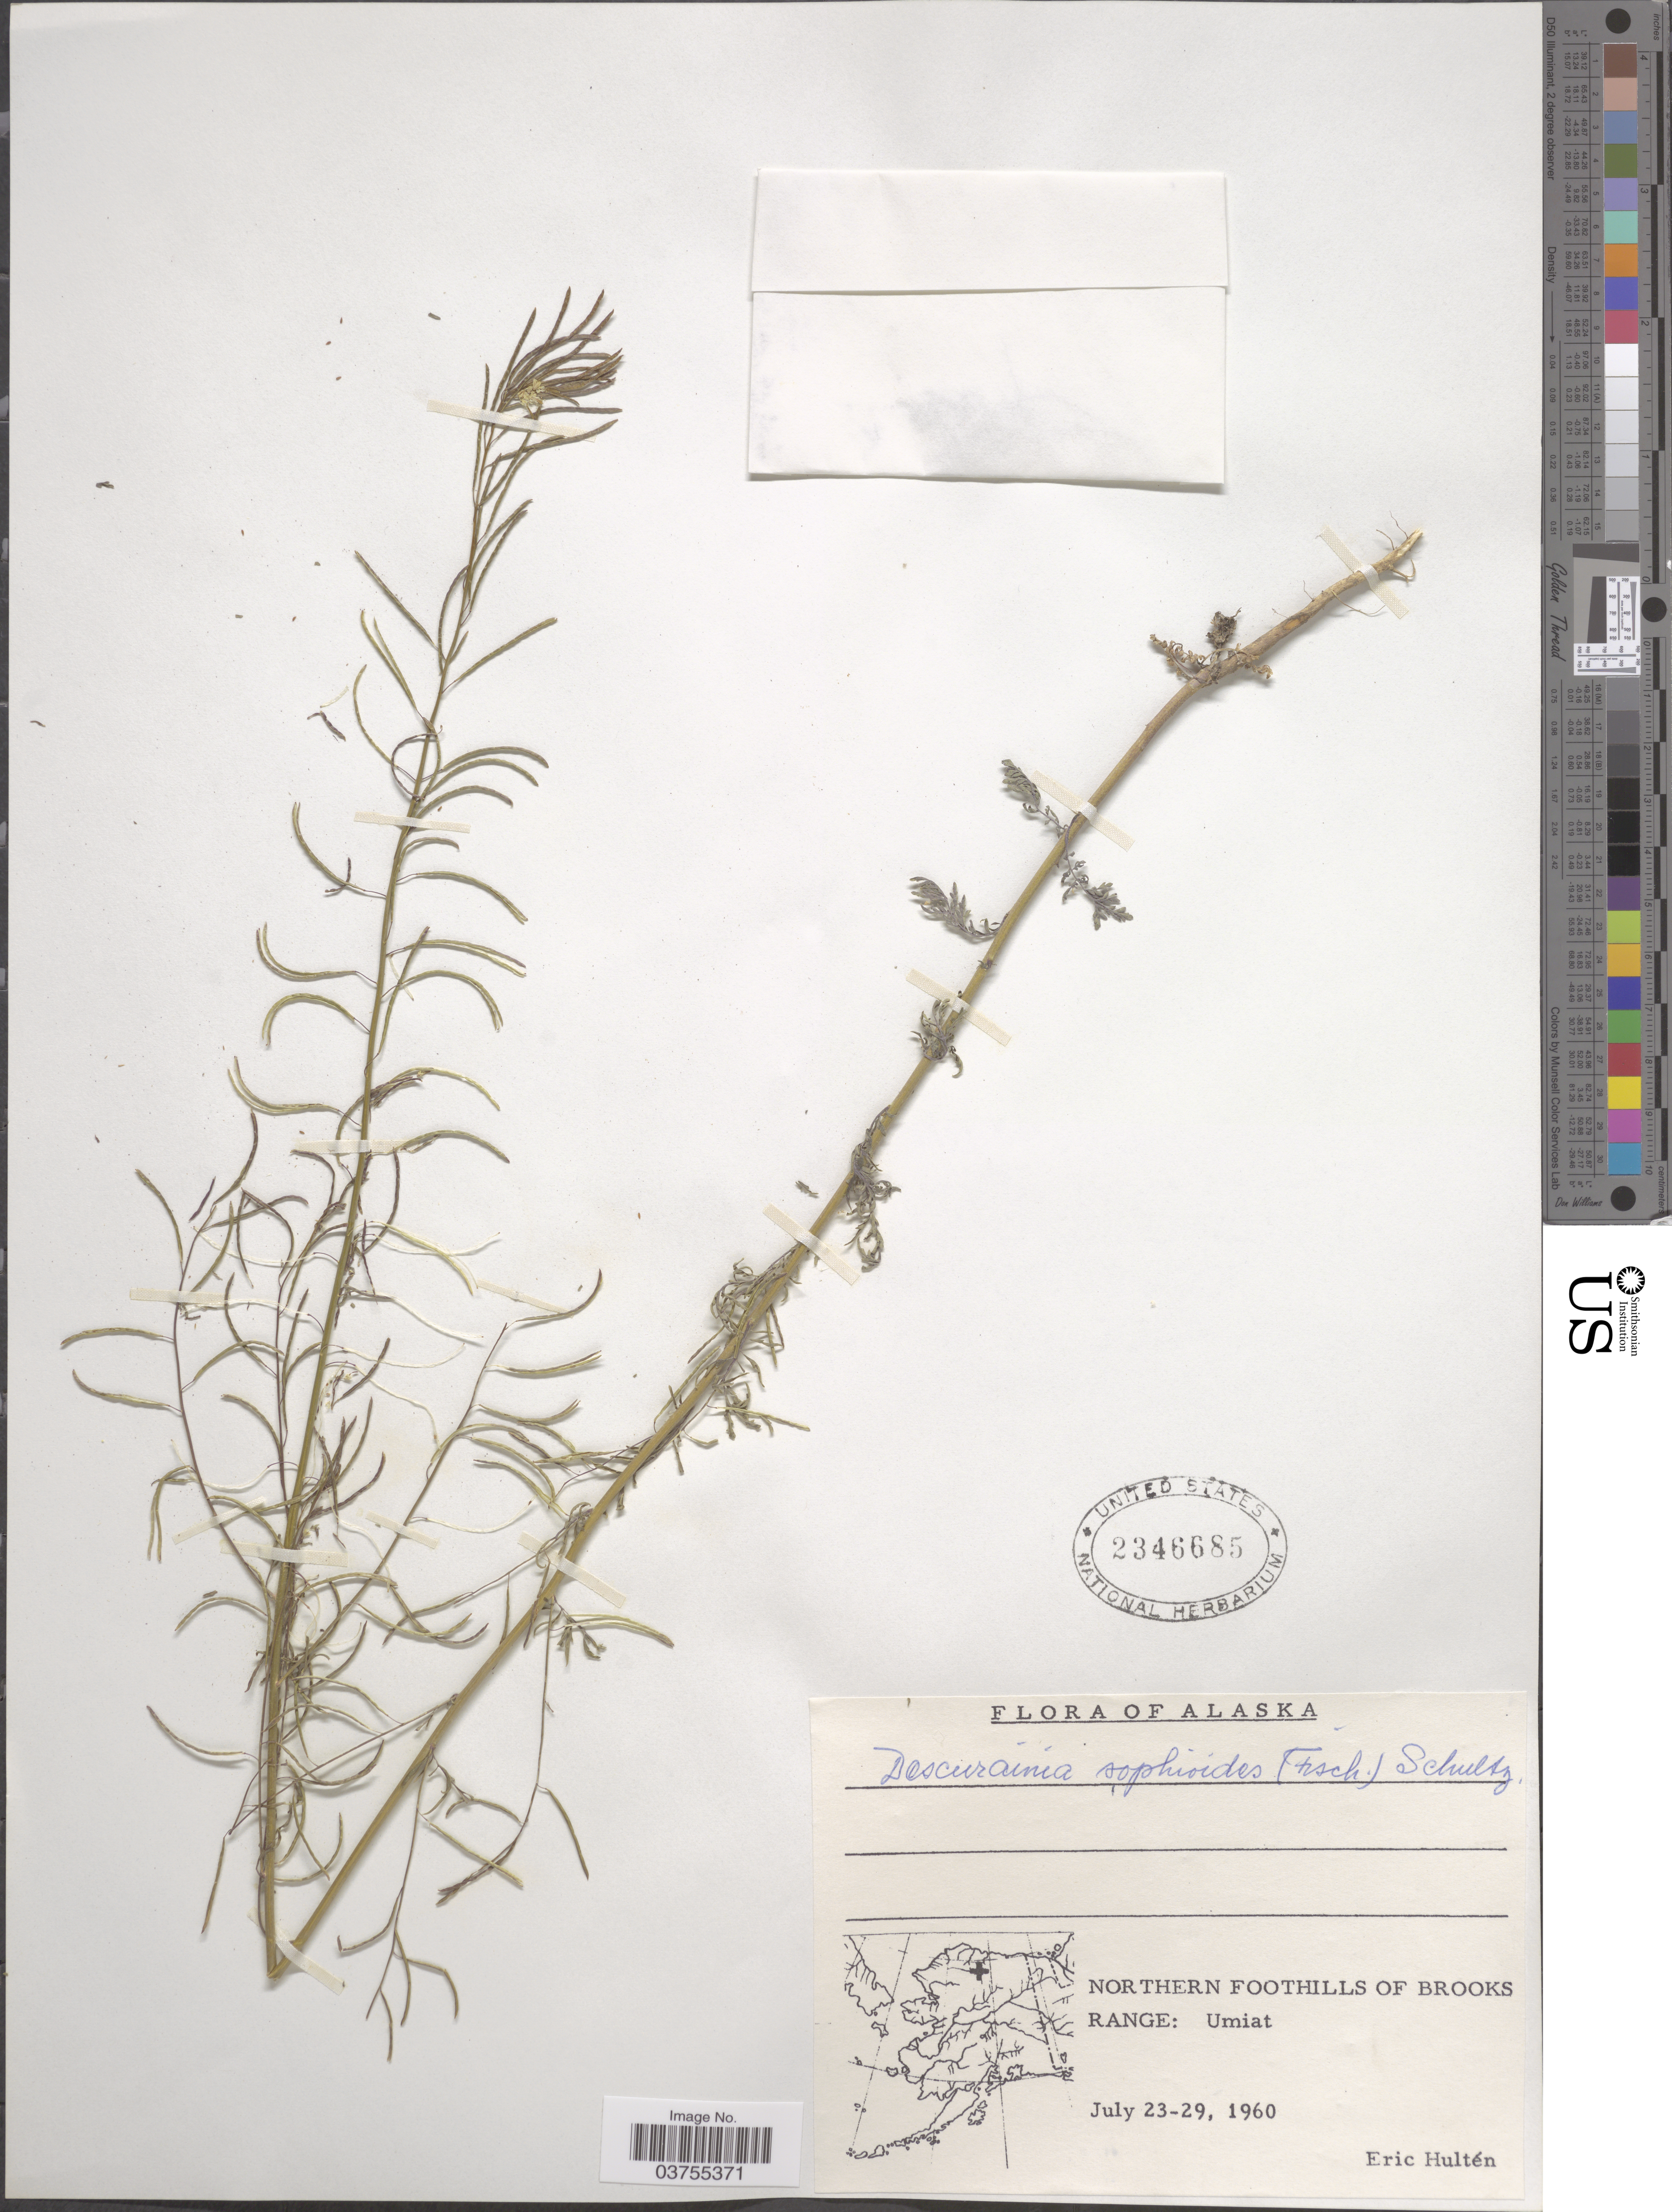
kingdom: Plantae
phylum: Tracheophyta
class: Magnoliopsida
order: Brassicales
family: Brassicaceae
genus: Descurainia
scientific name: Descurainia sophioides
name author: (Fisch.) O.E. Schultz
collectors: E. G. Hultén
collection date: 1960-07-23/1960-07-29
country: United States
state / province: Alaska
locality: Northern foothills of Brooks Range: Umiat.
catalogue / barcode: US 2346685